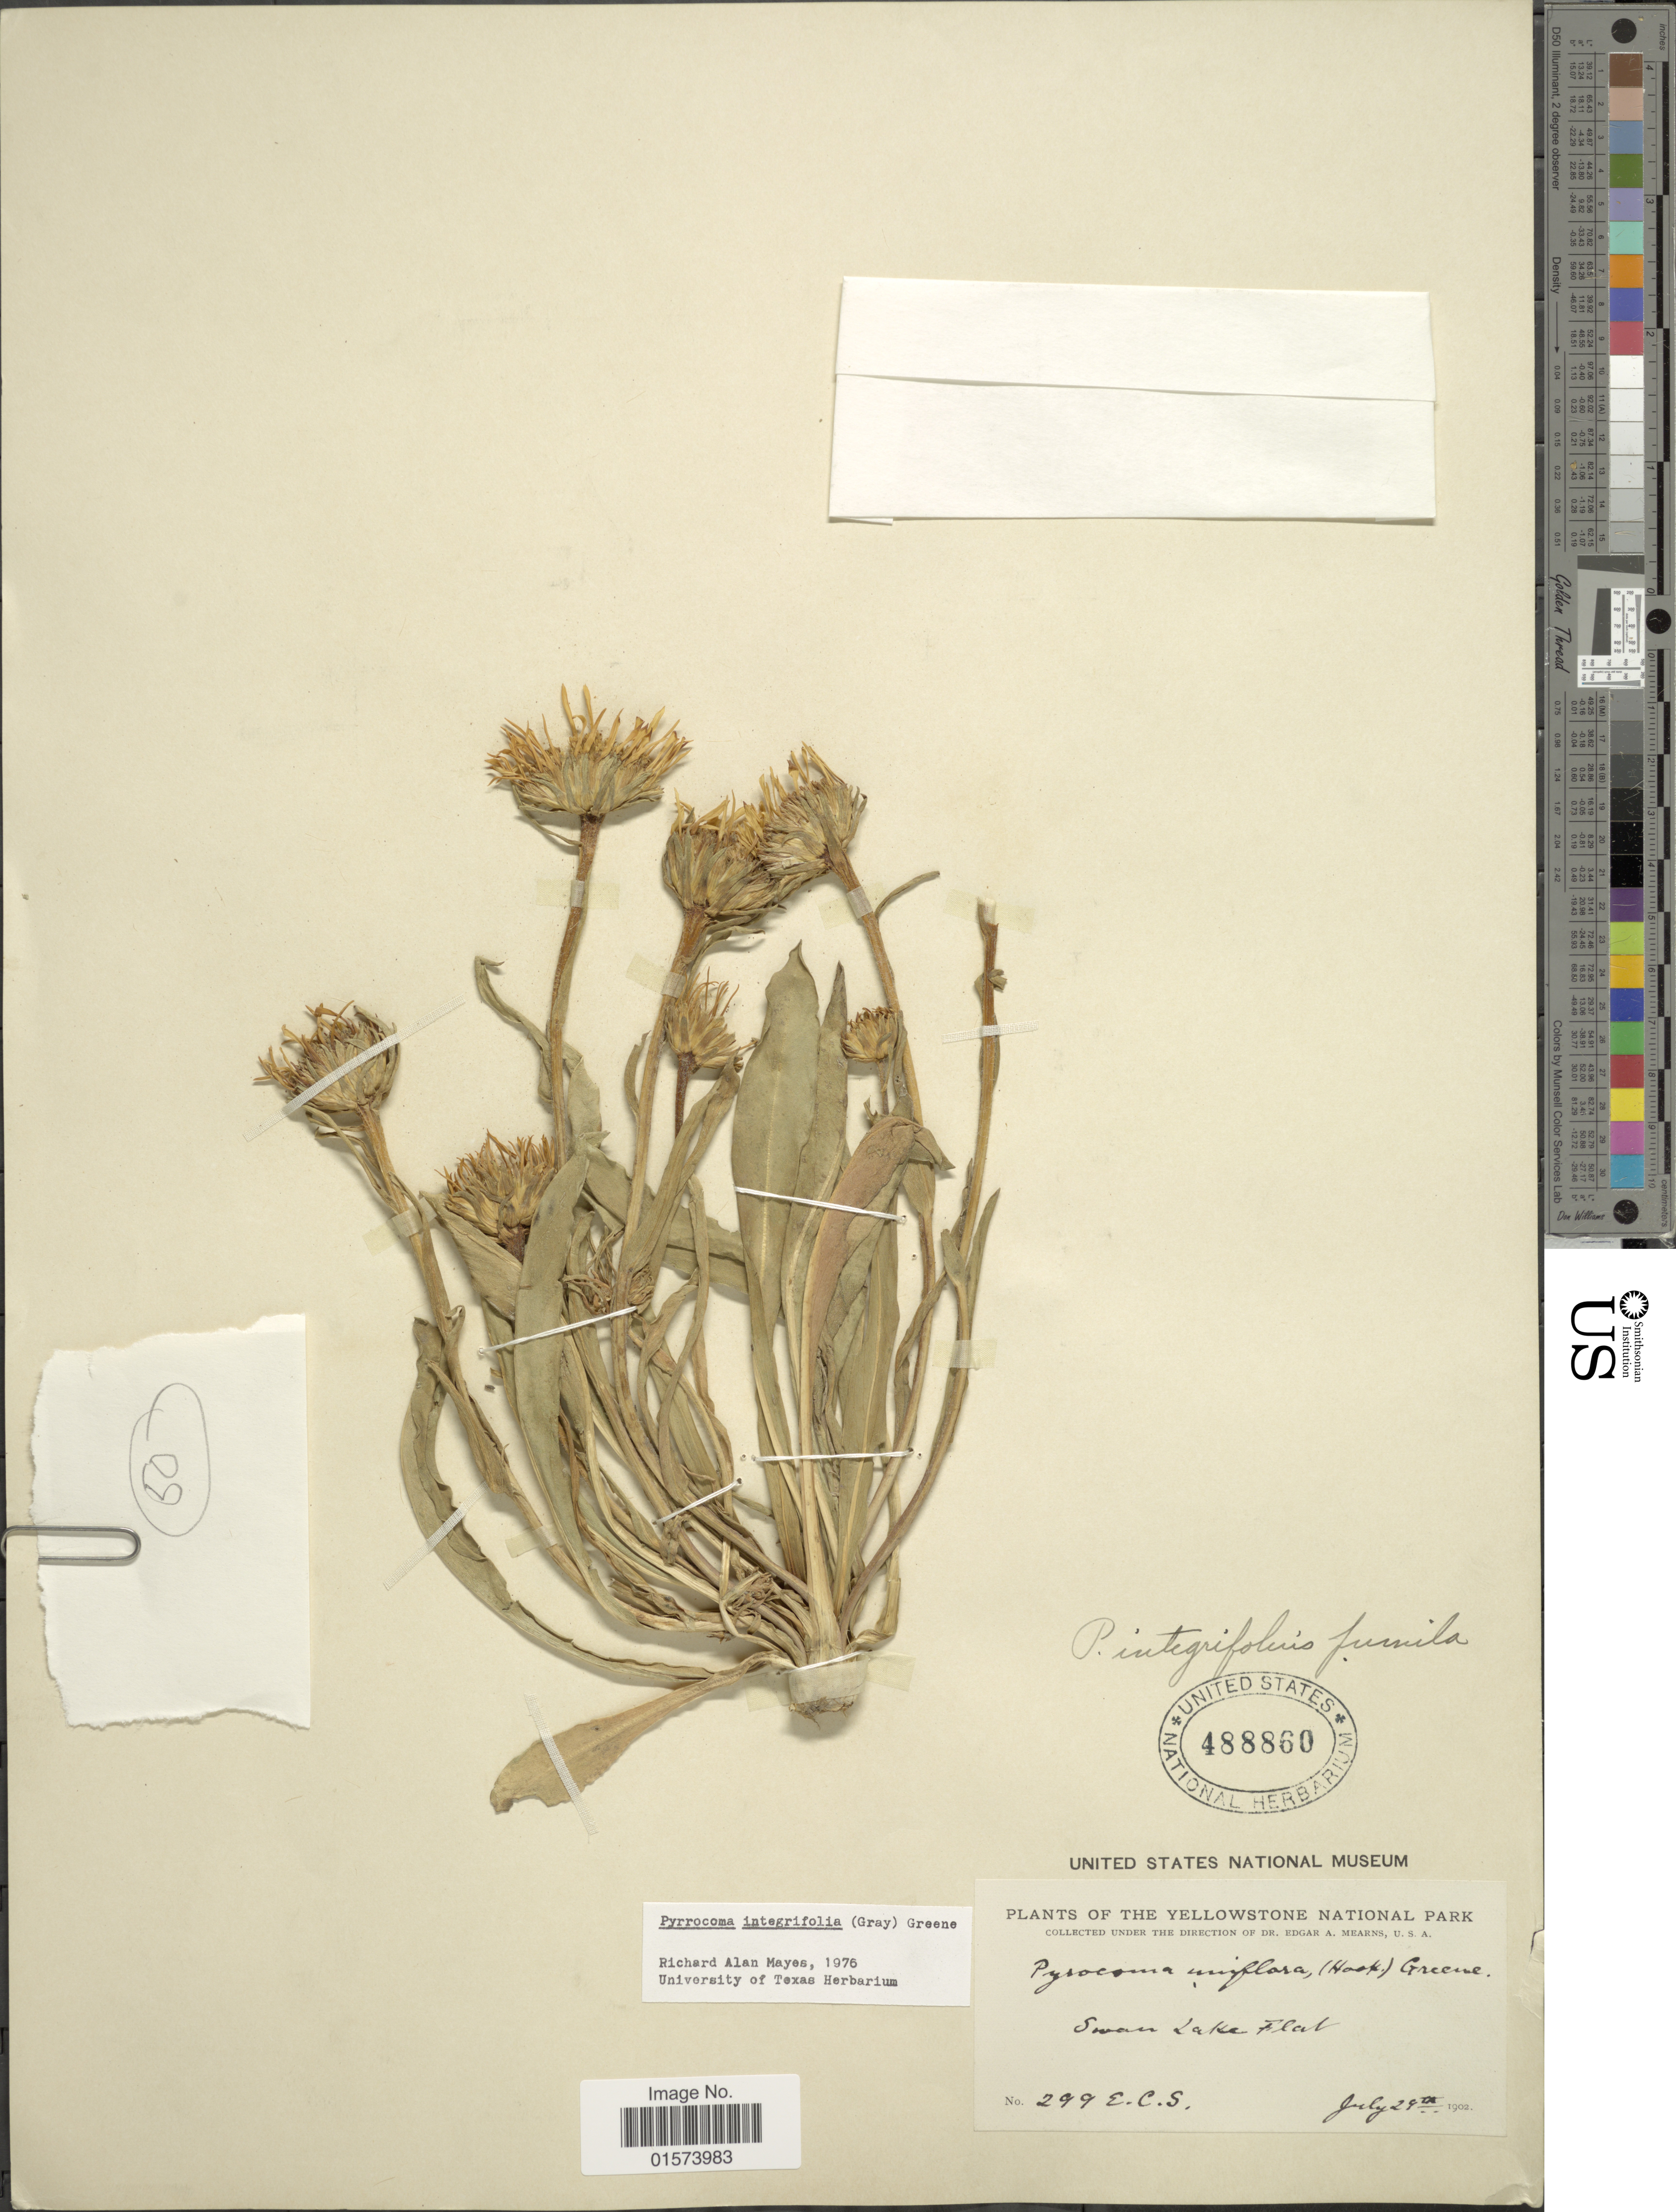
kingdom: Plantae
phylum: Tracheophyta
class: Magnoliopsida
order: Asterales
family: Asteraceae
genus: Pyrrocoma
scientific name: Pyrrocoma integrifolia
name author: (Porter ex A. Gray) Greene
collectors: E. A. Mearns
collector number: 299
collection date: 1902-07-29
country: United States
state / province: Wyoming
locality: Yellowstone National Park, Swan Lake Flat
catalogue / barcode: US 488860